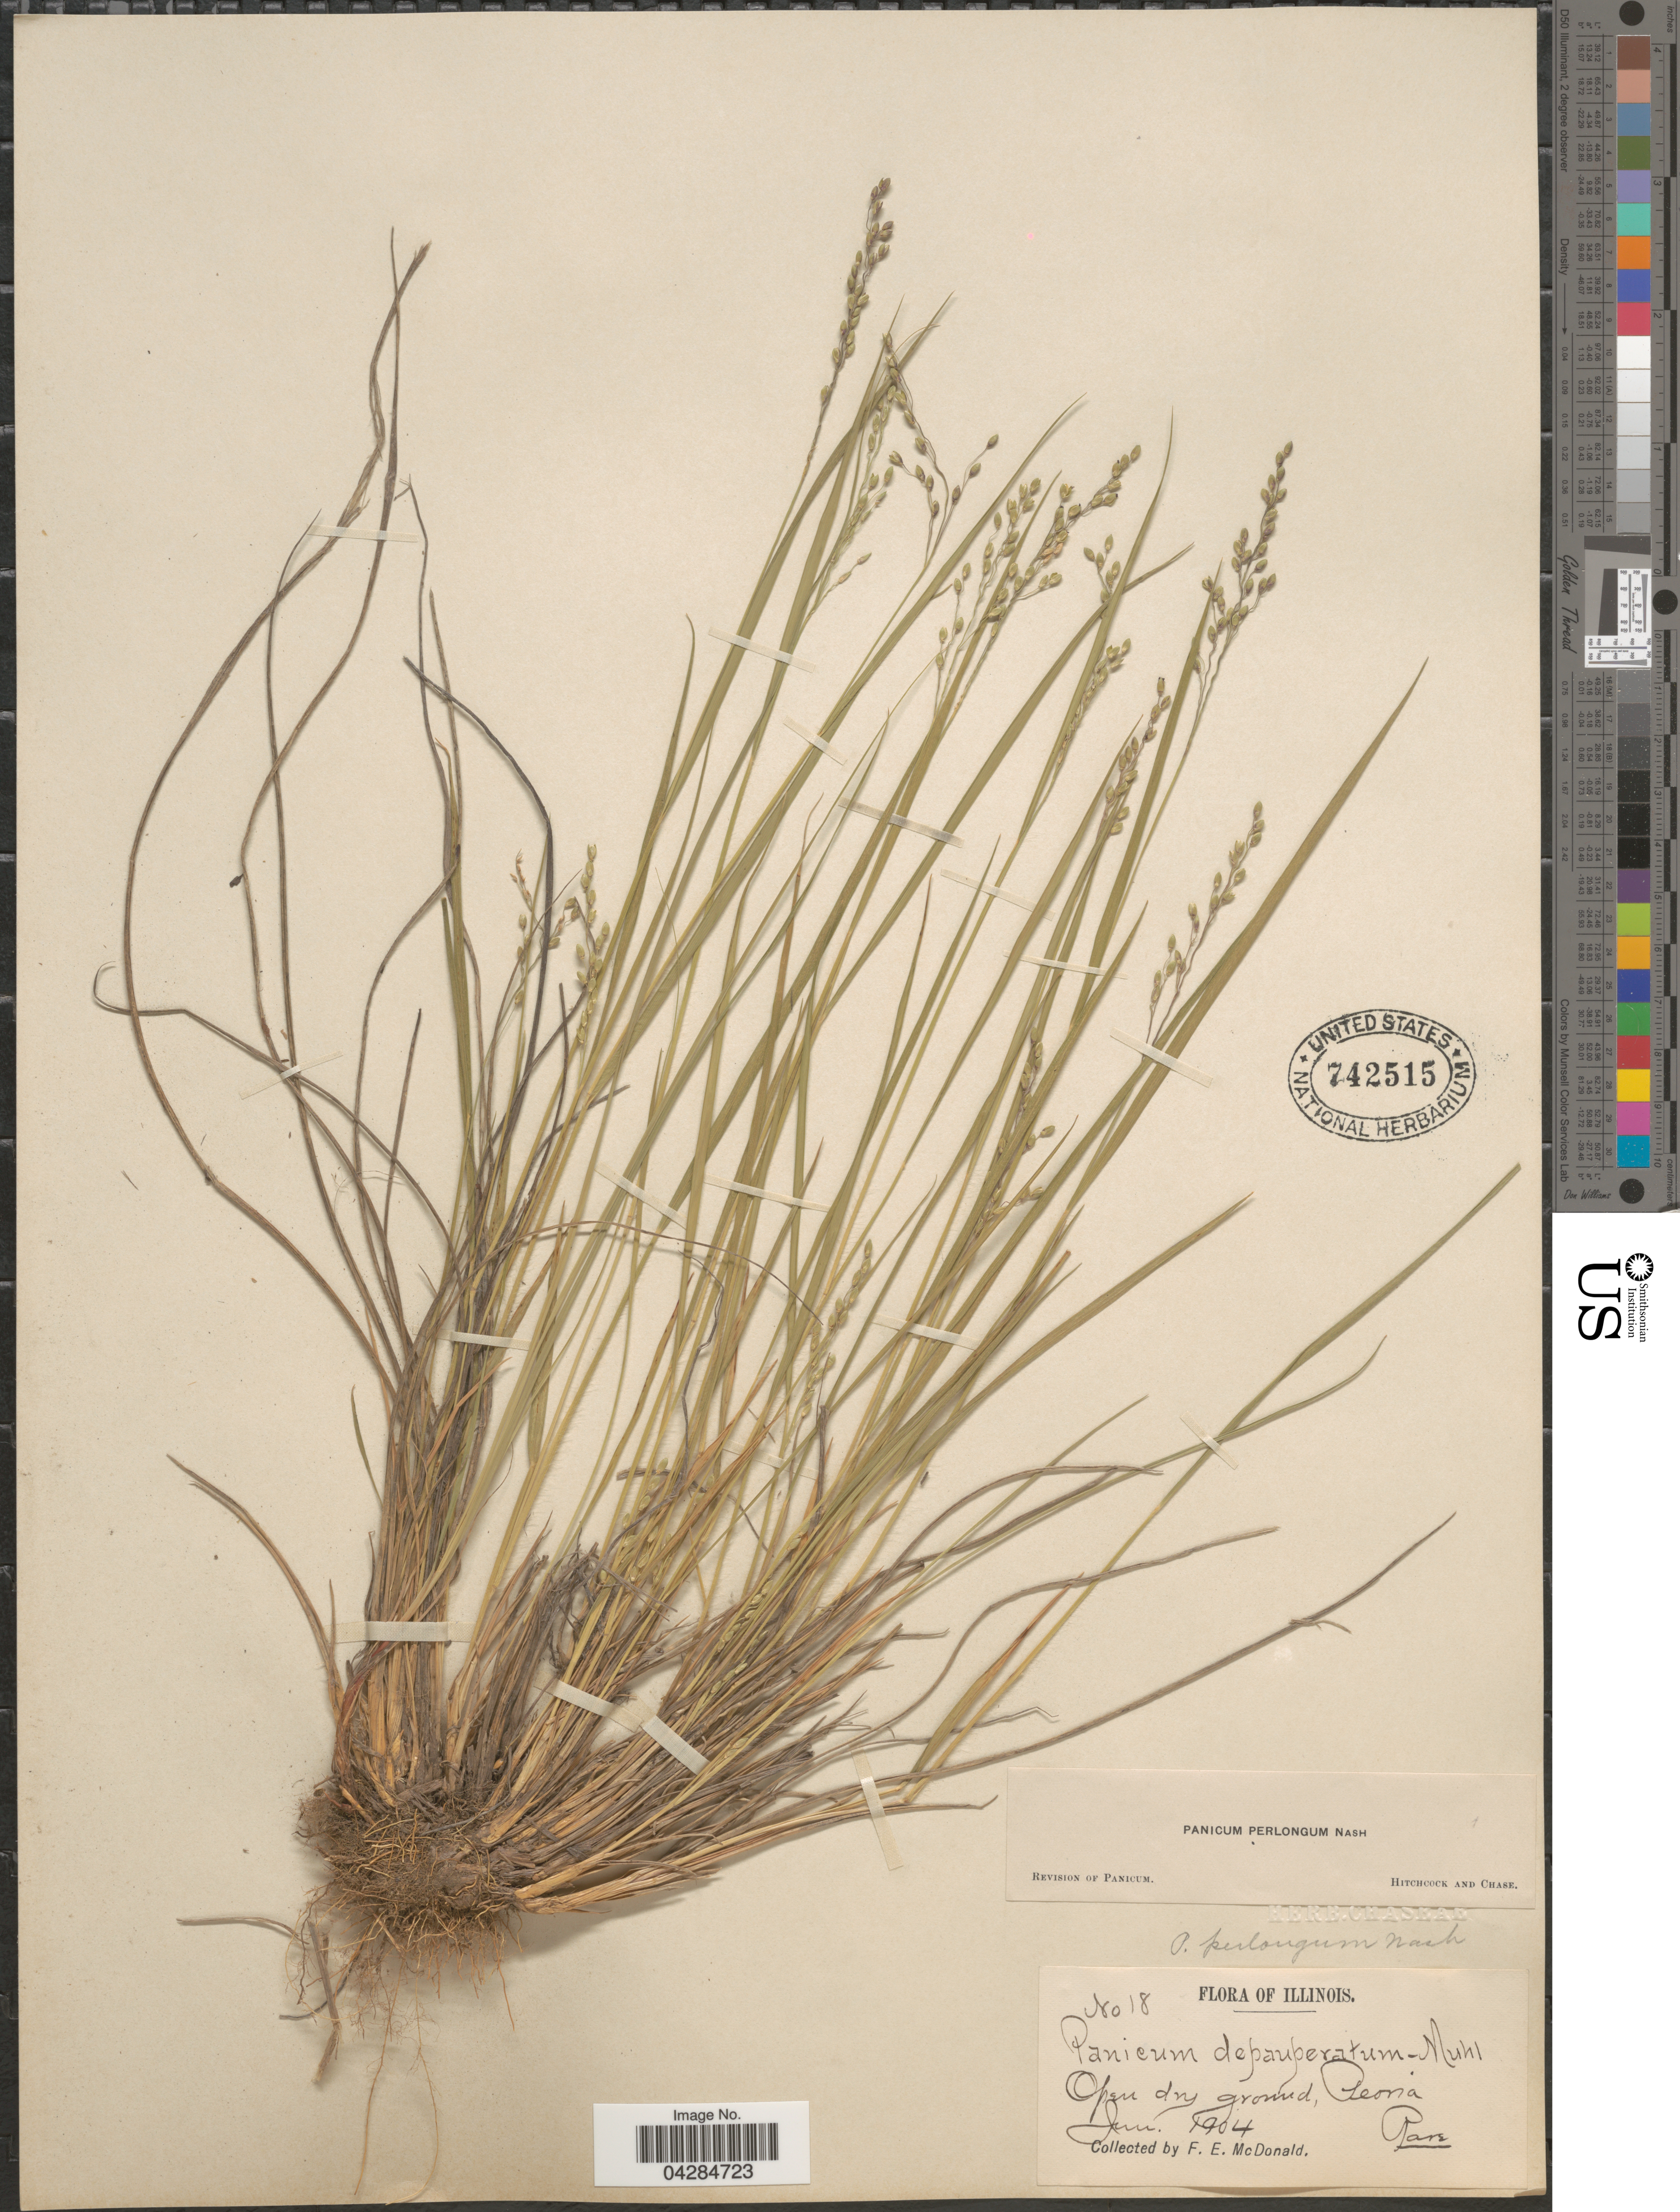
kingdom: Plantae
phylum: Tracheophyta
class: Liliopsida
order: Poales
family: Poaceae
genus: Dichanthelium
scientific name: Dichanthelium perlongum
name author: (Nash) Freckmann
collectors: F. E. McDonald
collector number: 18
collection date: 1904-06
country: United States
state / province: Illinois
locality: Open dry ground, Peoria.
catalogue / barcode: US 742515